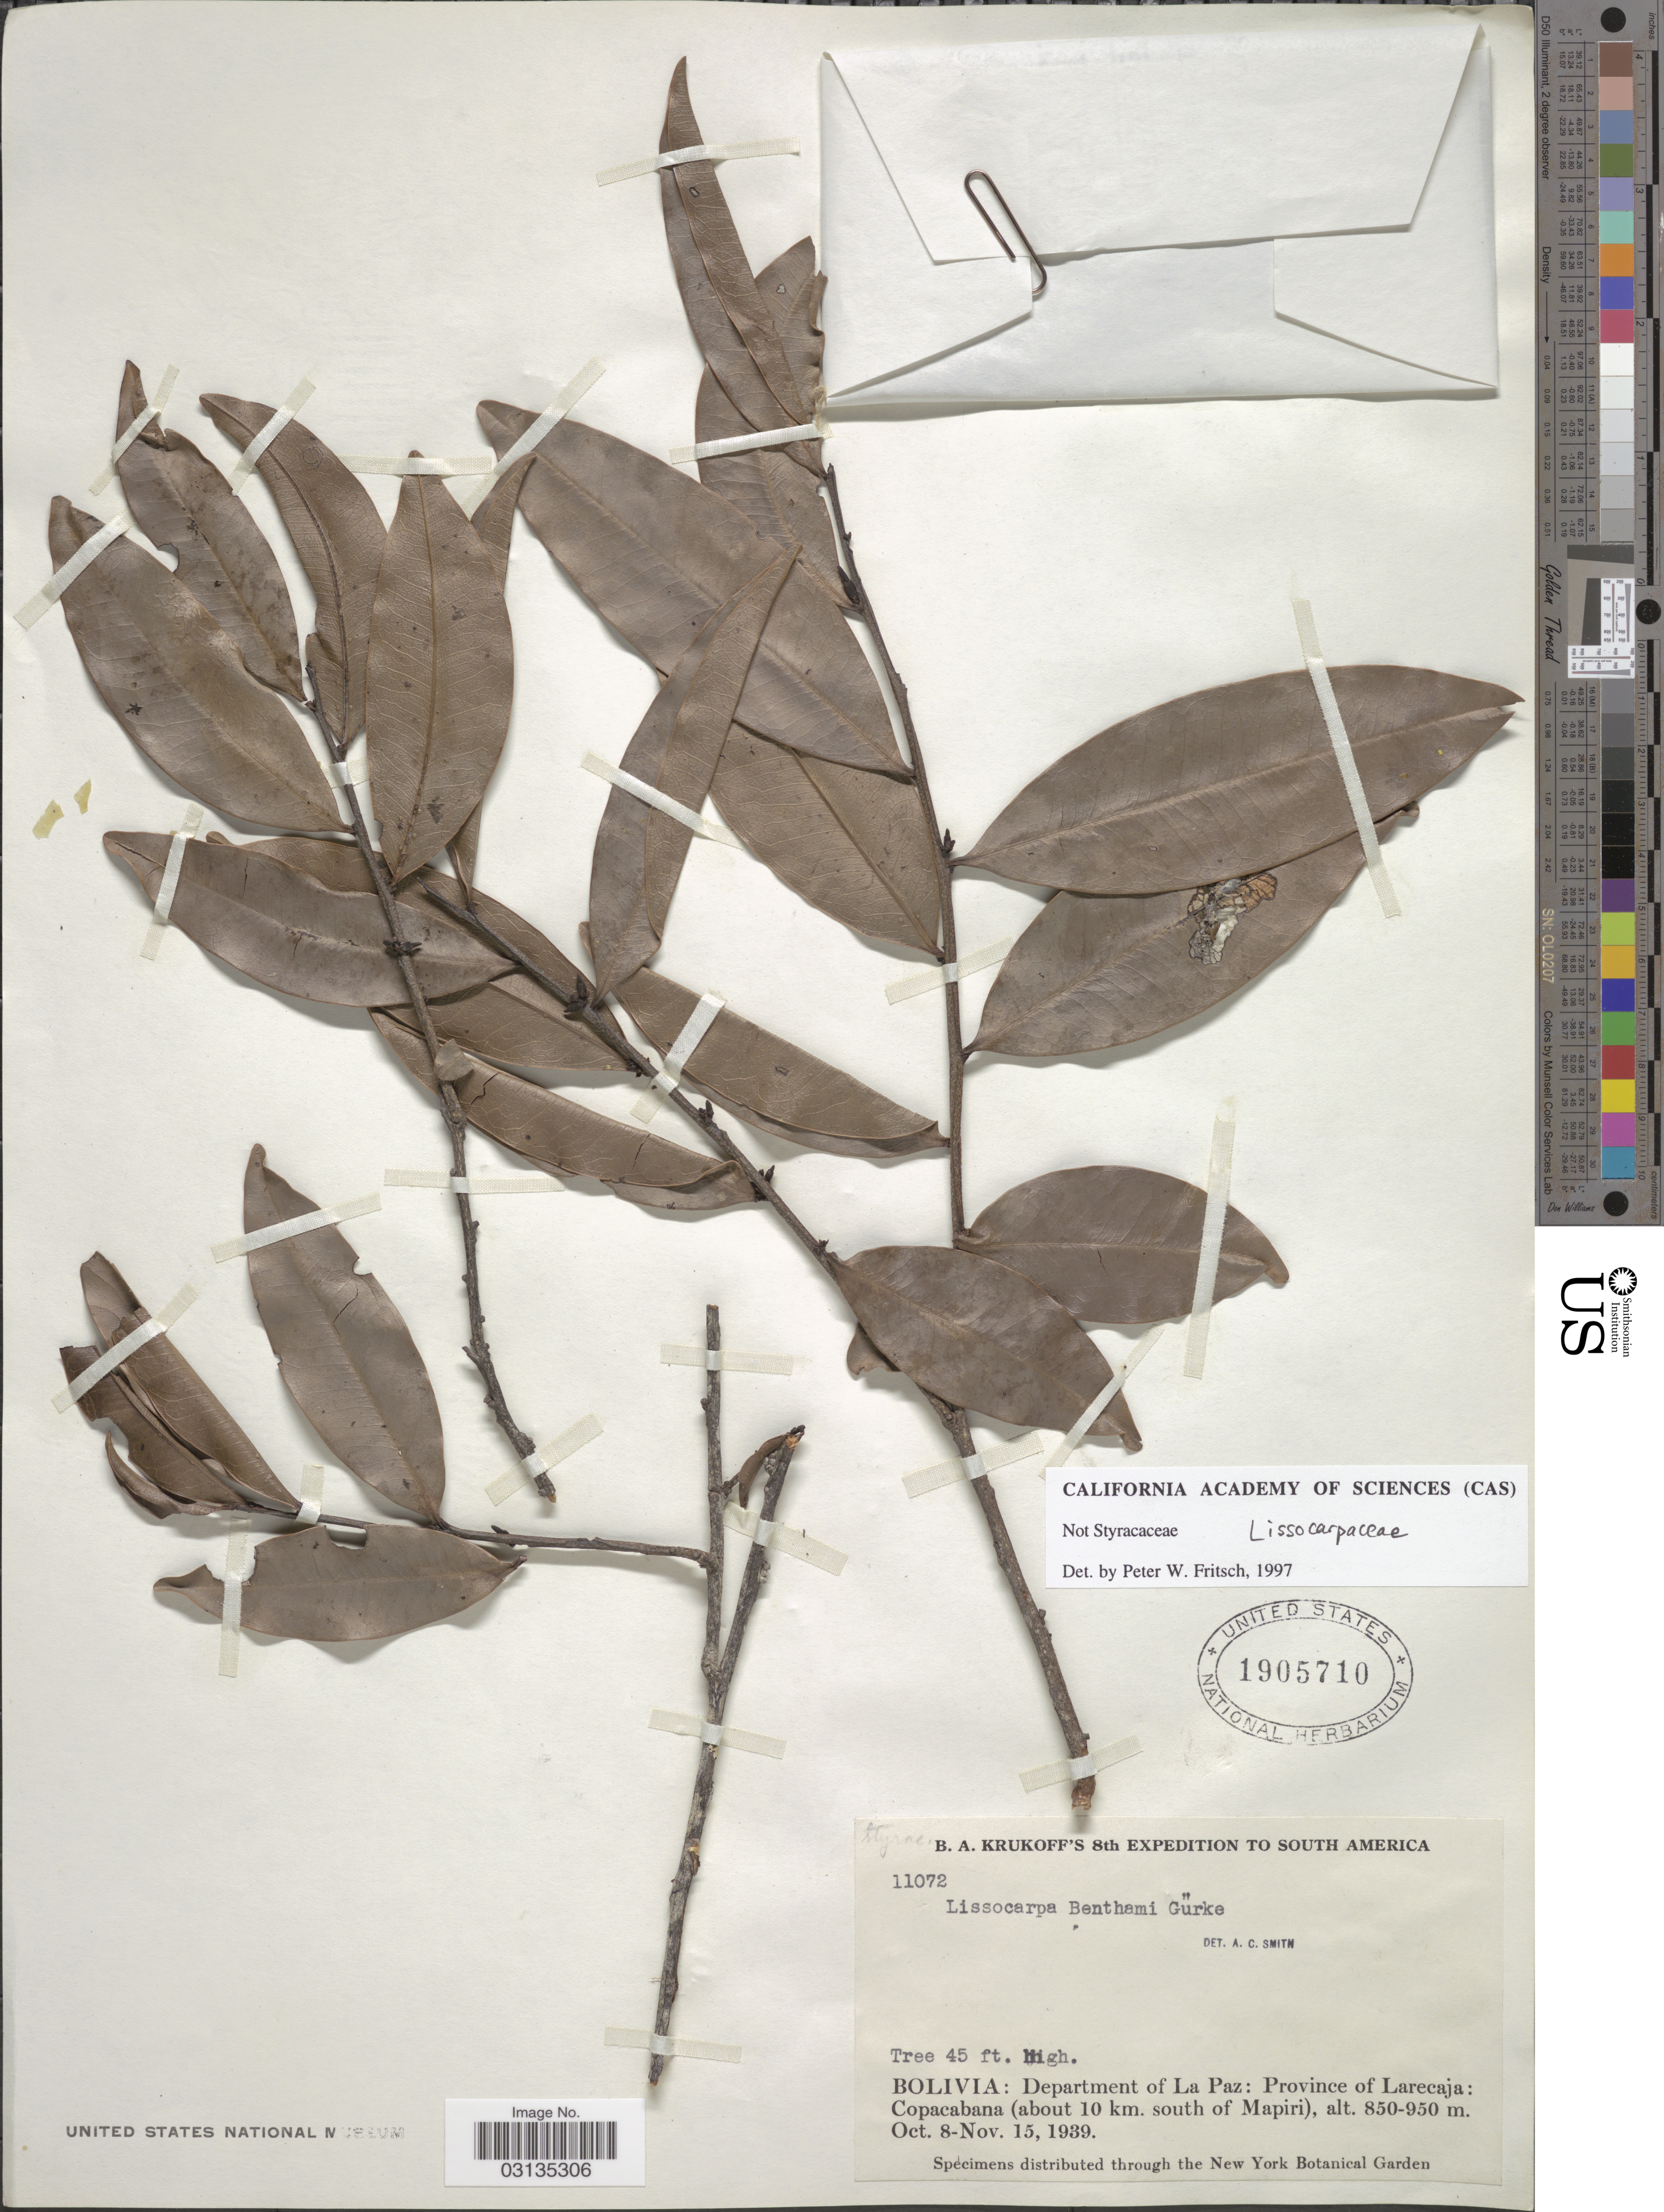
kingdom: Plantae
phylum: Tracheophyta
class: Magnoliopsida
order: Ericales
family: Ebenaceae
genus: Lissocarpa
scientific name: Lissocarpa tetramera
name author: (Rusby) P.E. Berry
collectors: B. A. Krukoff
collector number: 11072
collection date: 1939-10-08/1939-11-15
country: Bolivia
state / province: La Paz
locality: Department of La Paz: Province of Larecaja: Copacabana (about 10 km. south of Mapiri).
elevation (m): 850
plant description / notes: Cited by B. Wallnöfer in Ann. Naturhist Mus. Wien, B 105: 557. 2004.; filed as Styracaceae indet; annotated by P.W. Fritsch, 1997 as Lissocarpaceae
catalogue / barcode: US 1905710